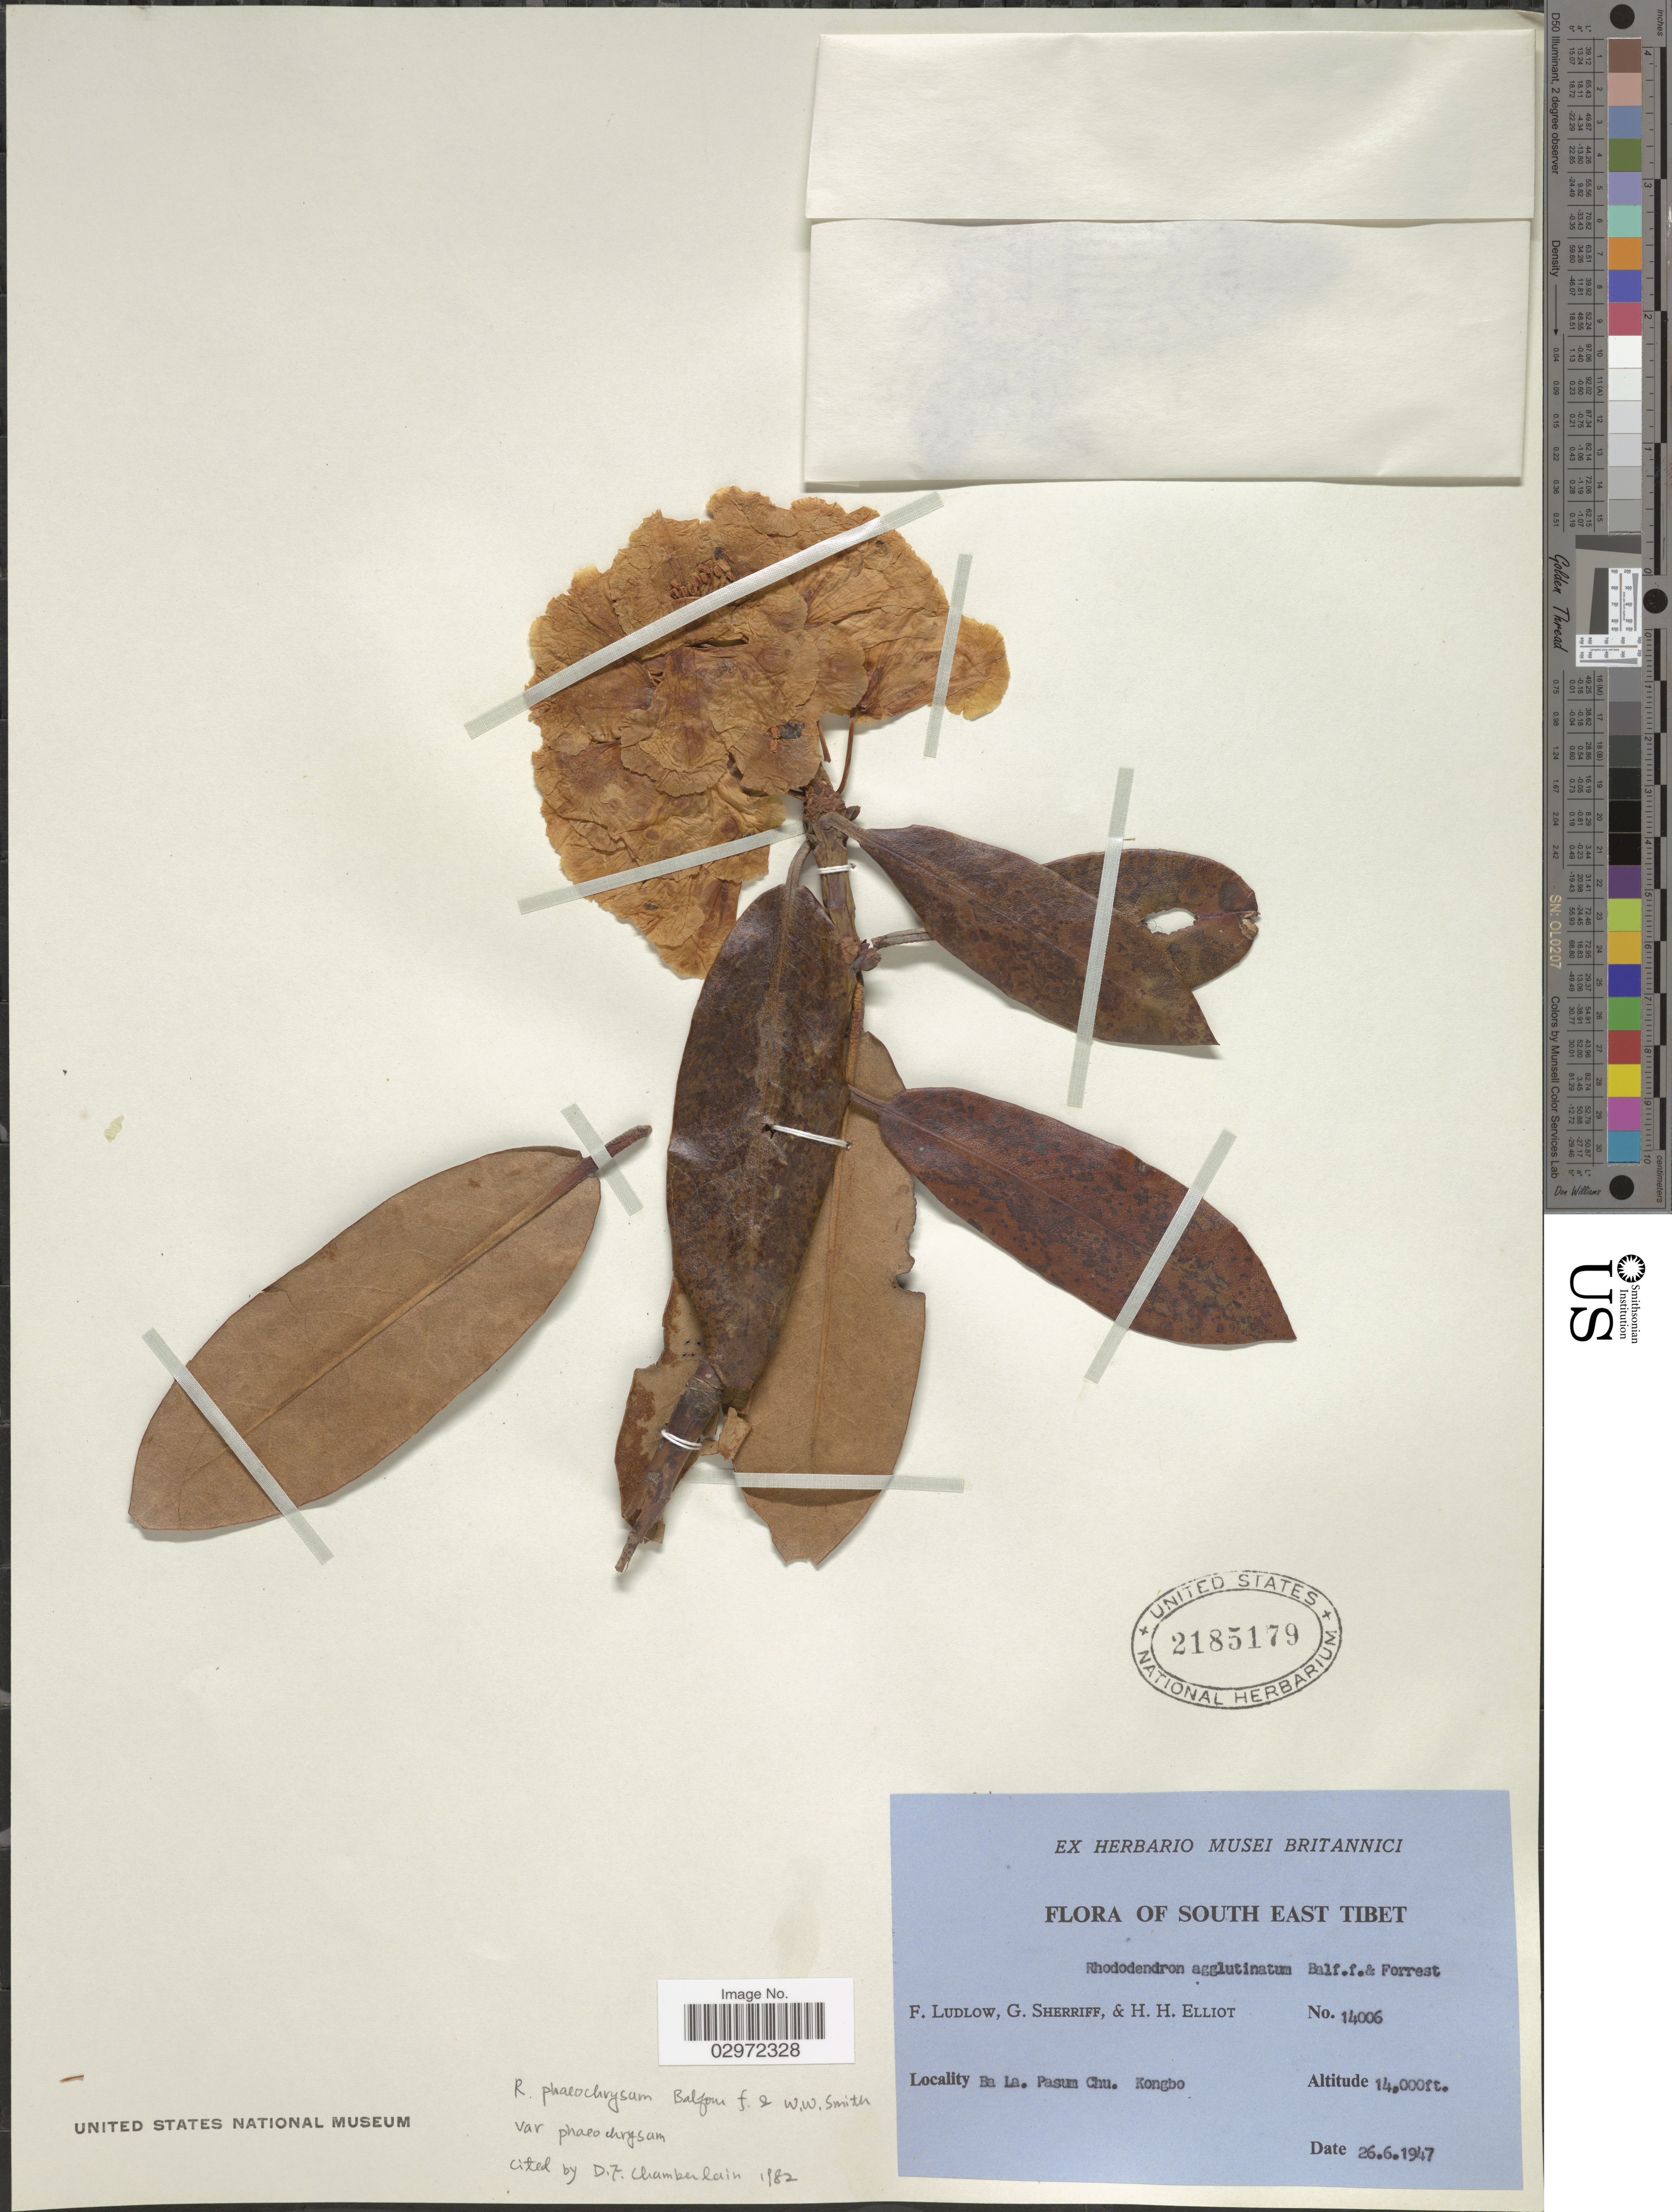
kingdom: Plantae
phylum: Tracheophyta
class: Magnoliopsida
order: Ericales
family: Ericaceae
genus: Rhododendron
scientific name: Rhododendron phaeochrysum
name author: Balf. f. & W.W. Sm.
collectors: F. Ludlow, G. Sherriff & H. H. Elliot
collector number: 14006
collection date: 1947-06-26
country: China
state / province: Xizang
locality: South East Tibet, Ba La. Pasum Chu. Kongbo.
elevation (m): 4267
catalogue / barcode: US 2185179